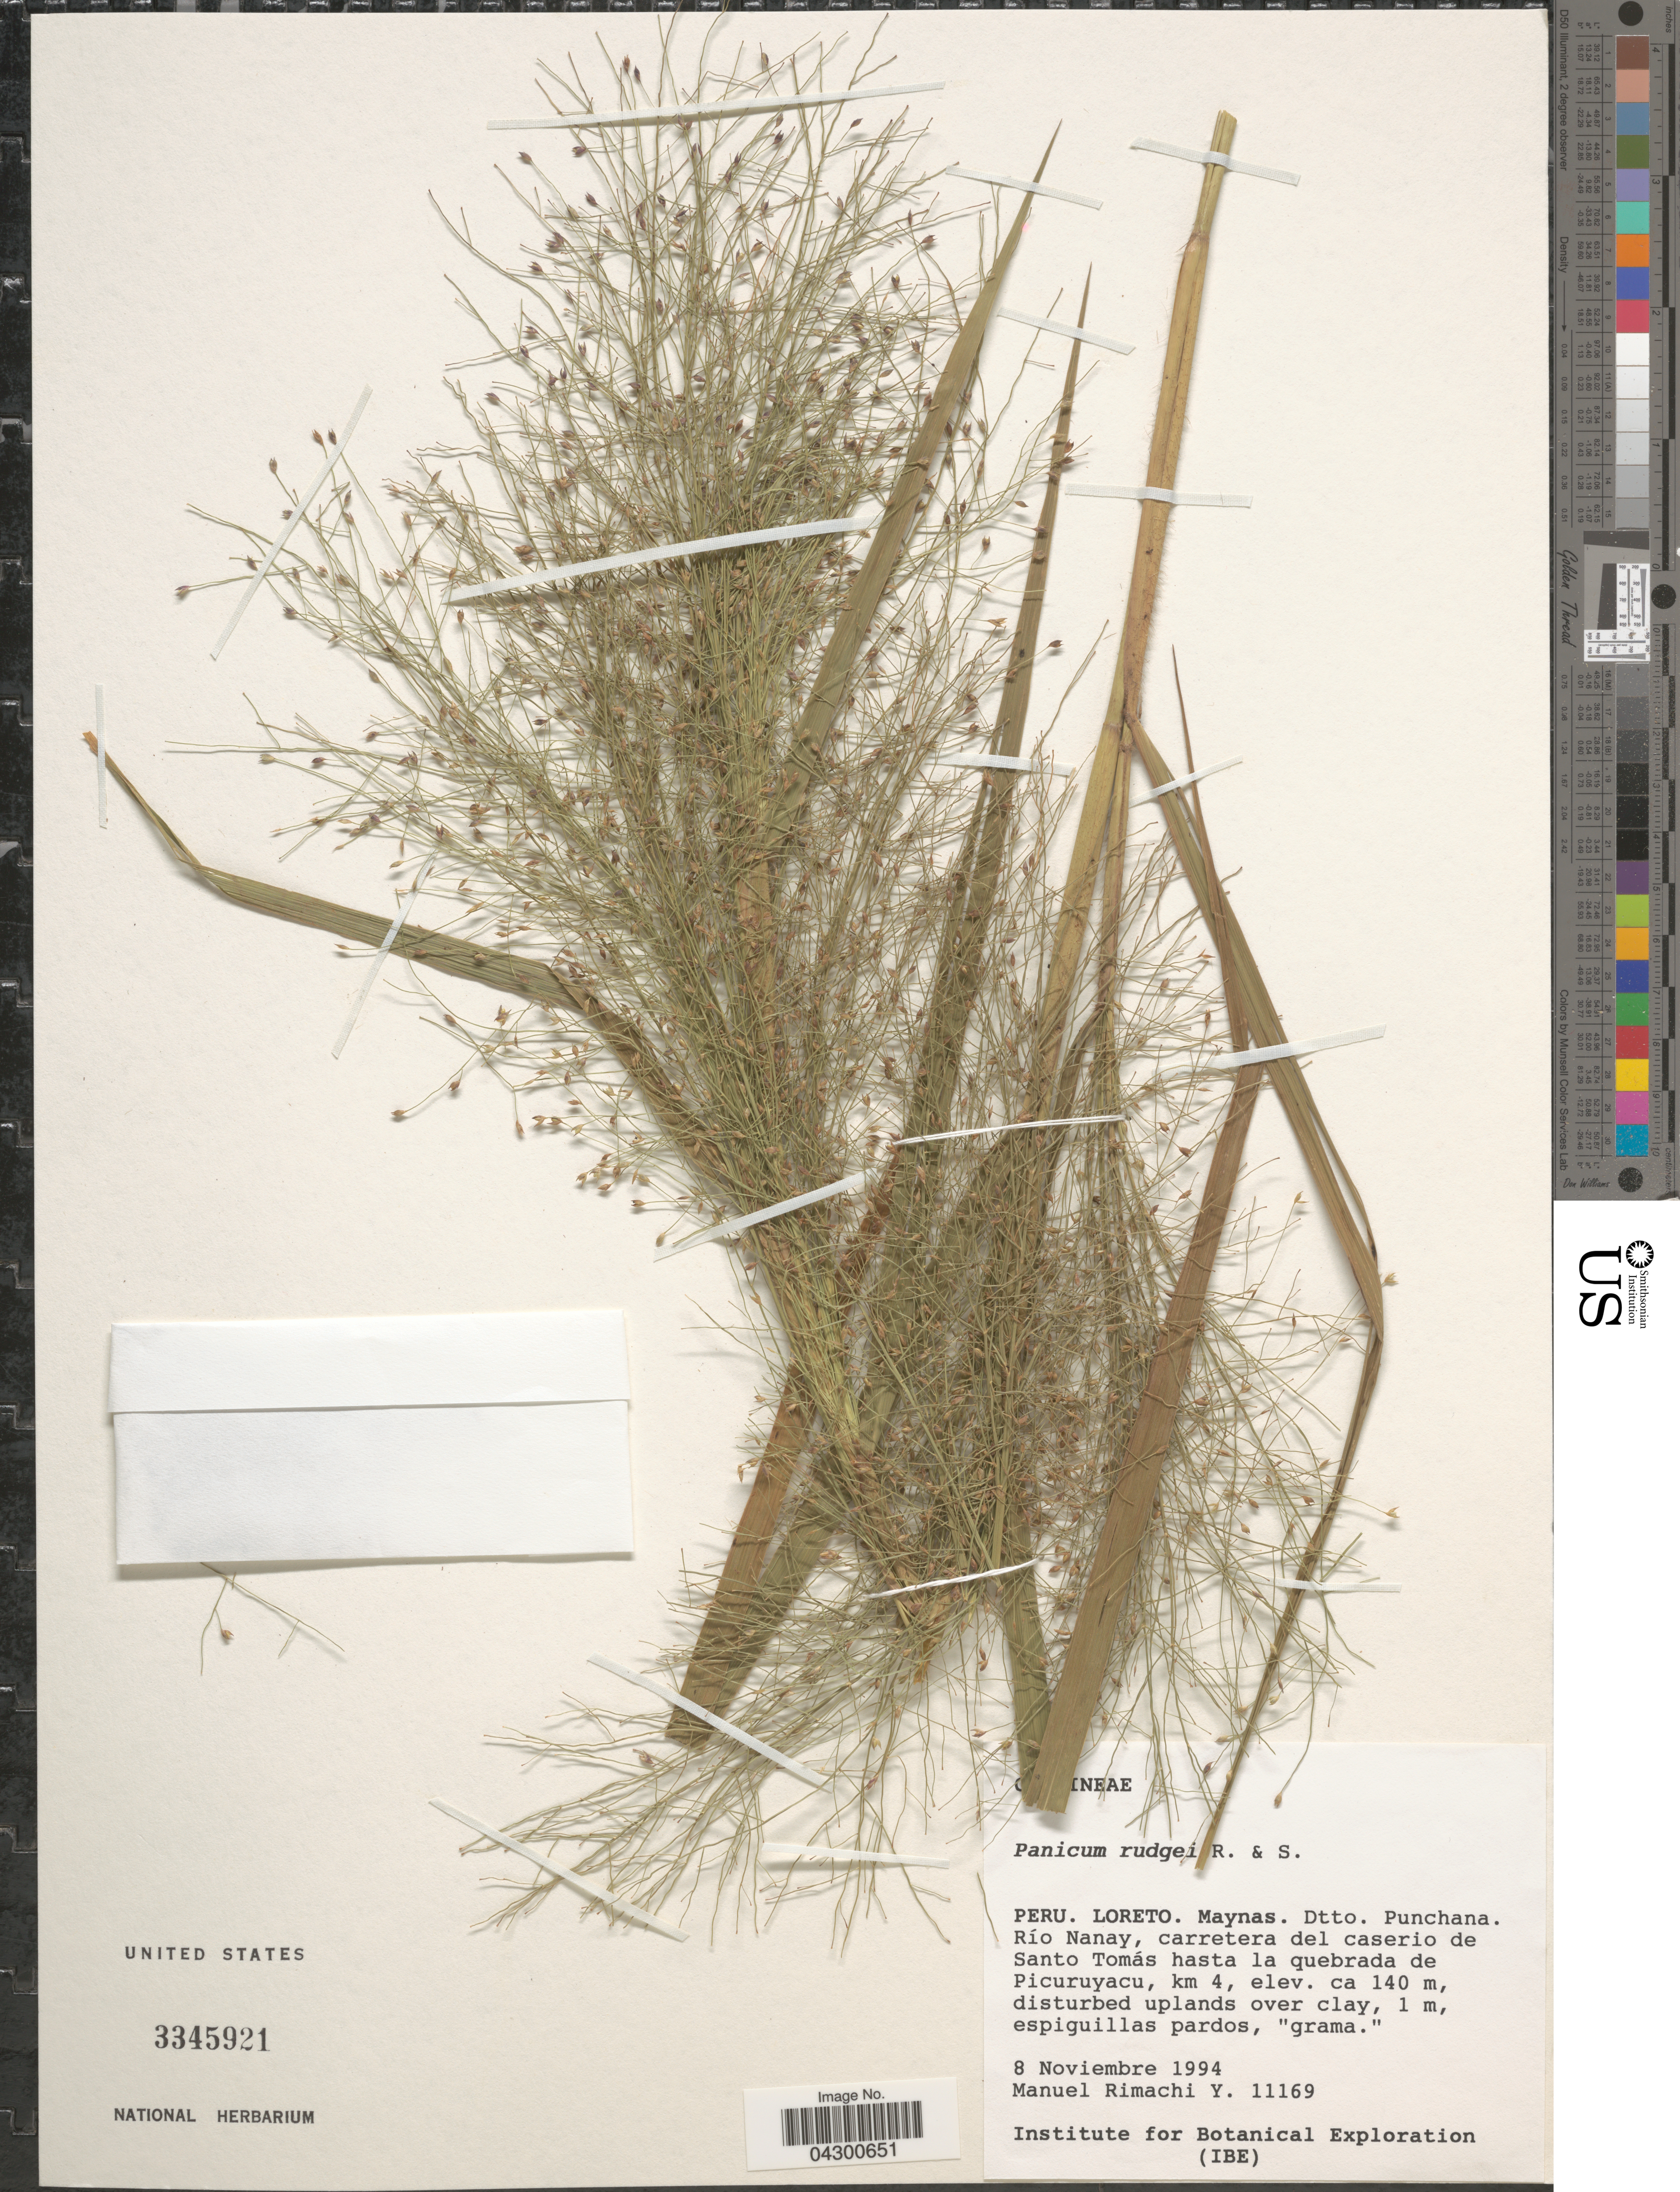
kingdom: Plantae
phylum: Tracheophyta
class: Liliopsida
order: Poales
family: Poaceae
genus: Panicum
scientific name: Panicum rudgei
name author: Roem. & Schult.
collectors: M. Rimachi Y.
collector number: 11169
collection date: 1994-11-08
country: Peru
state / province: Loreto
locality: Loreto. Maynas. Dtto. Punchana. Río Nanay, carretera del caserio de Santo Tomás hasta la quebrada de Picuruyacu, km 4, disturbed uplands over clay.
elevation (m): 140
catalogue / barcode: US 3345921